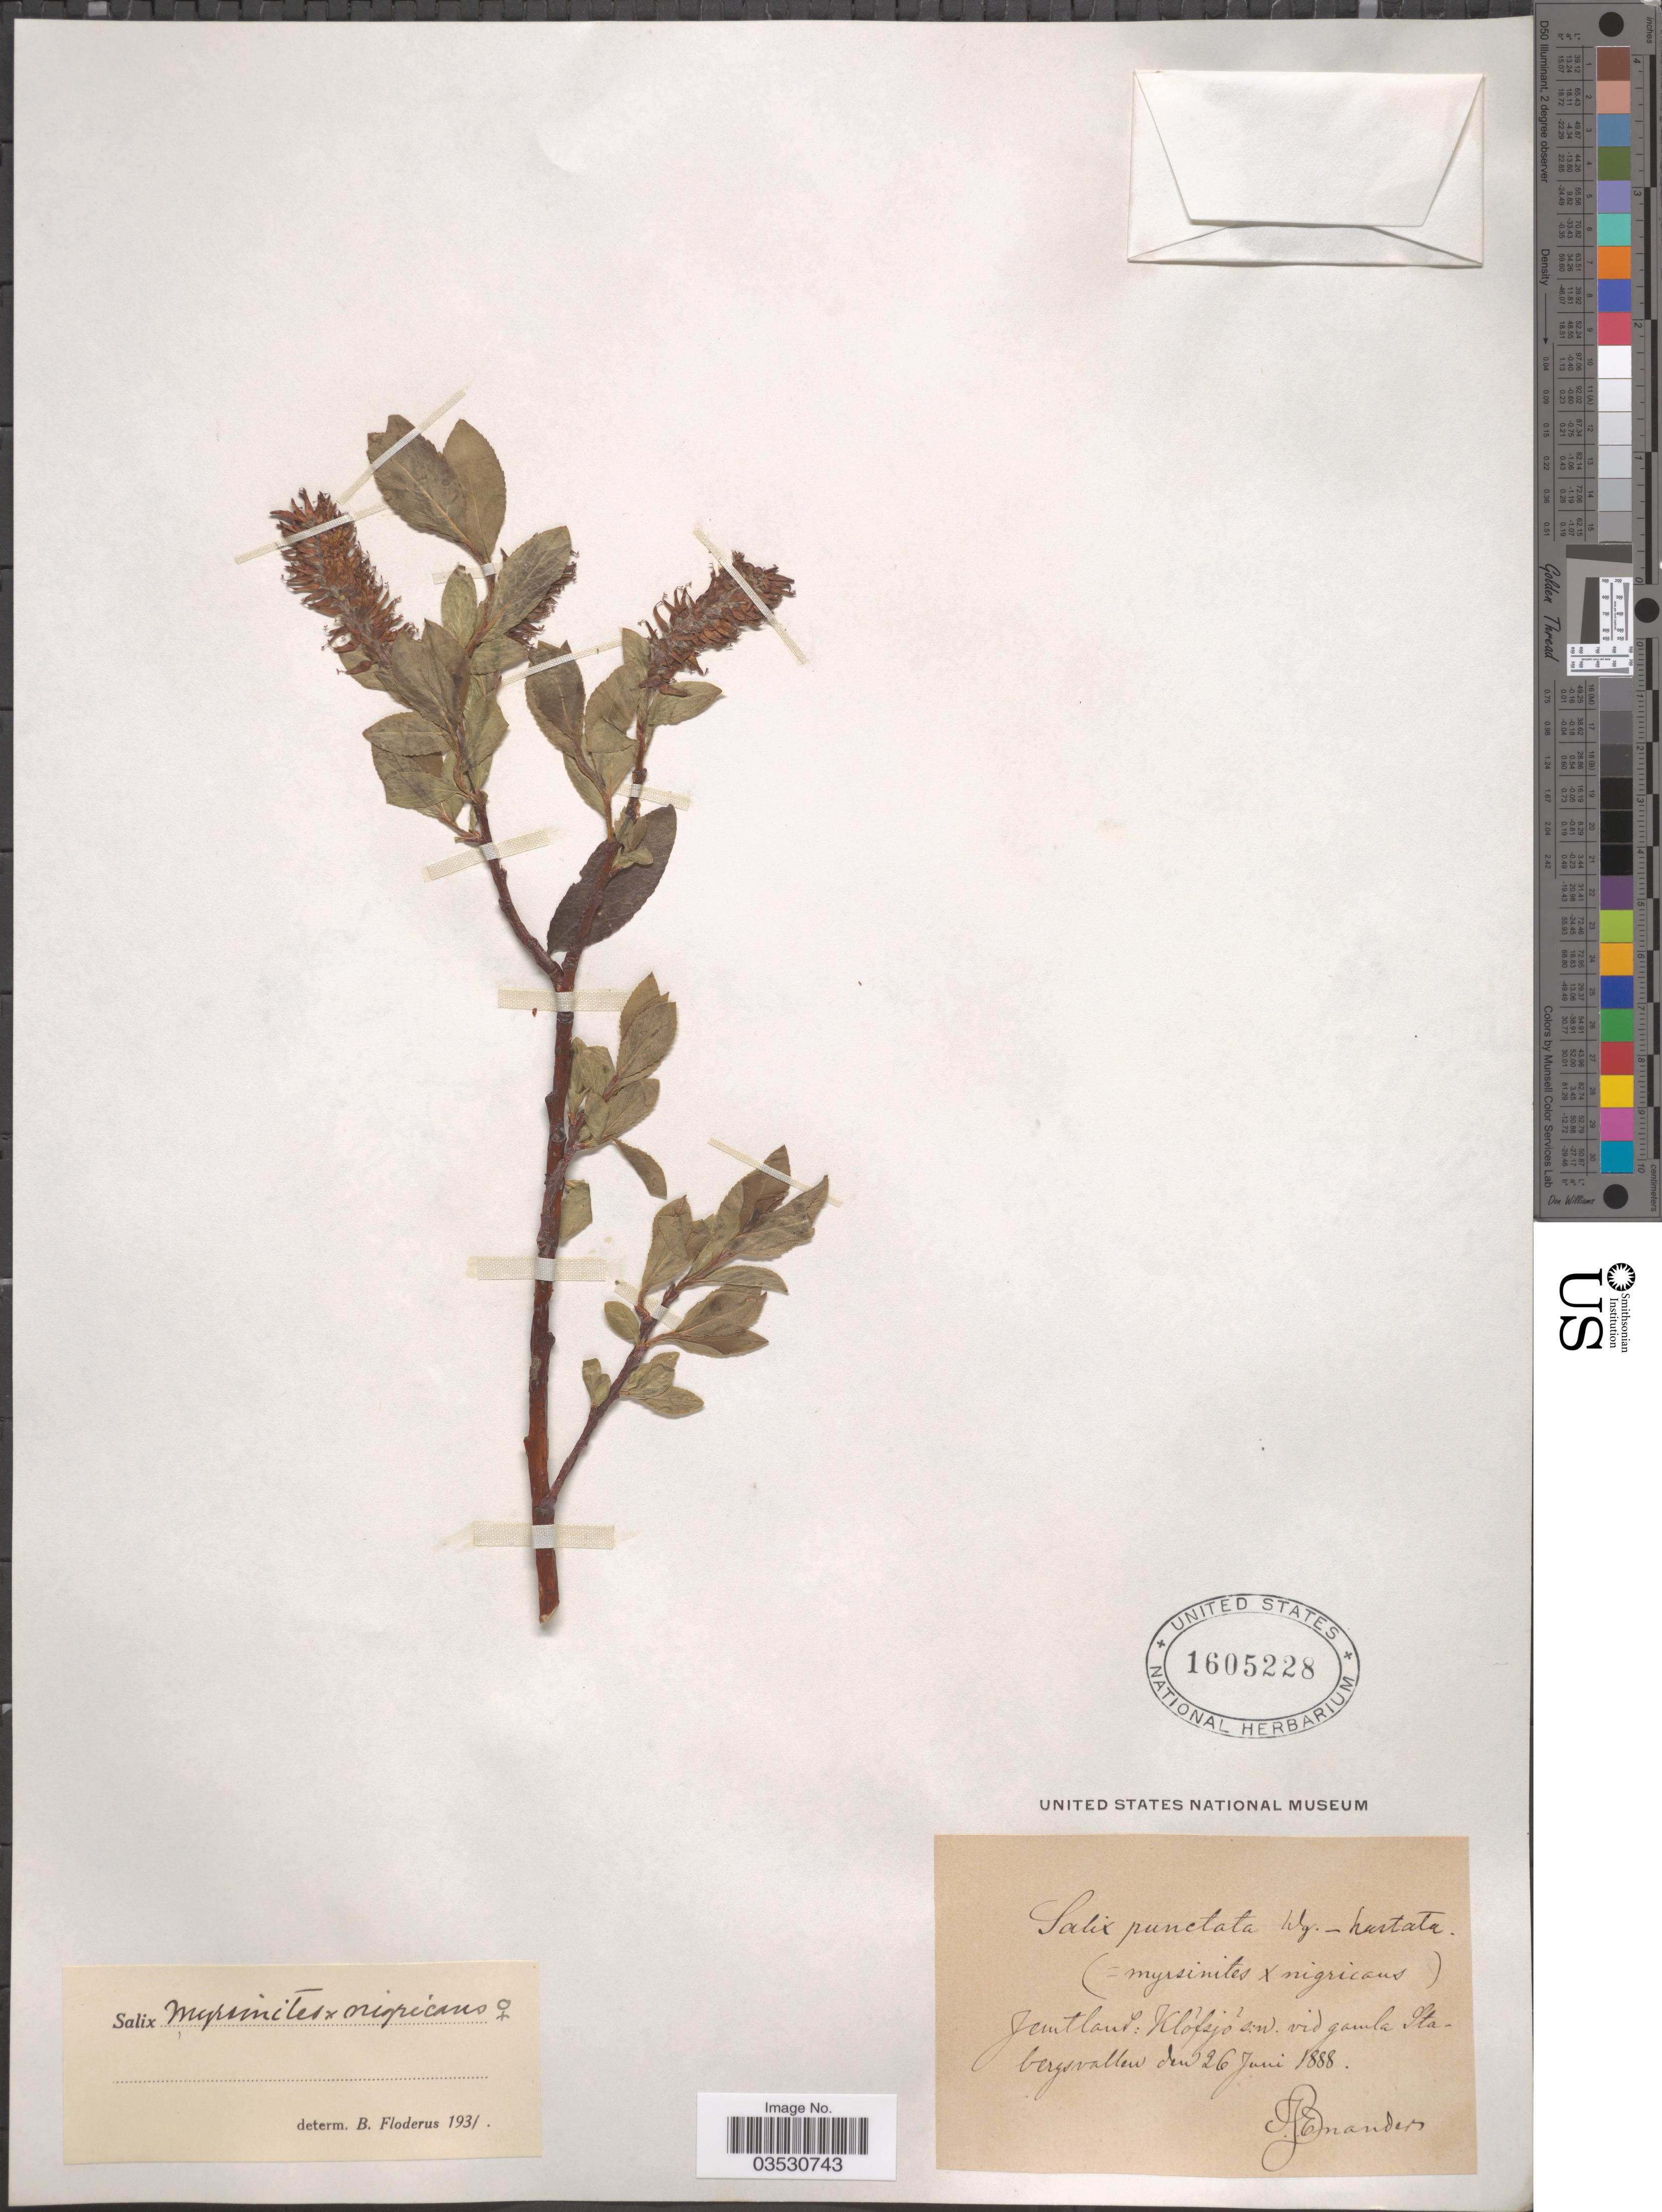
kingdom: Plantae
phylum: Tracheophyta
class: Magnoliopsida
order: Malpighiales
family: Salicaceae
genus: Salix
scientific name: Salix myrsinites x S. nigricans Sm.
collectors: S. Enander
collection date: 1888-06-26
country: Sweden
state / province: Jämtland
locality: Klófsjó s:n. vid gamla Stabergsvallen.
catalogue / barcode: US 1605228